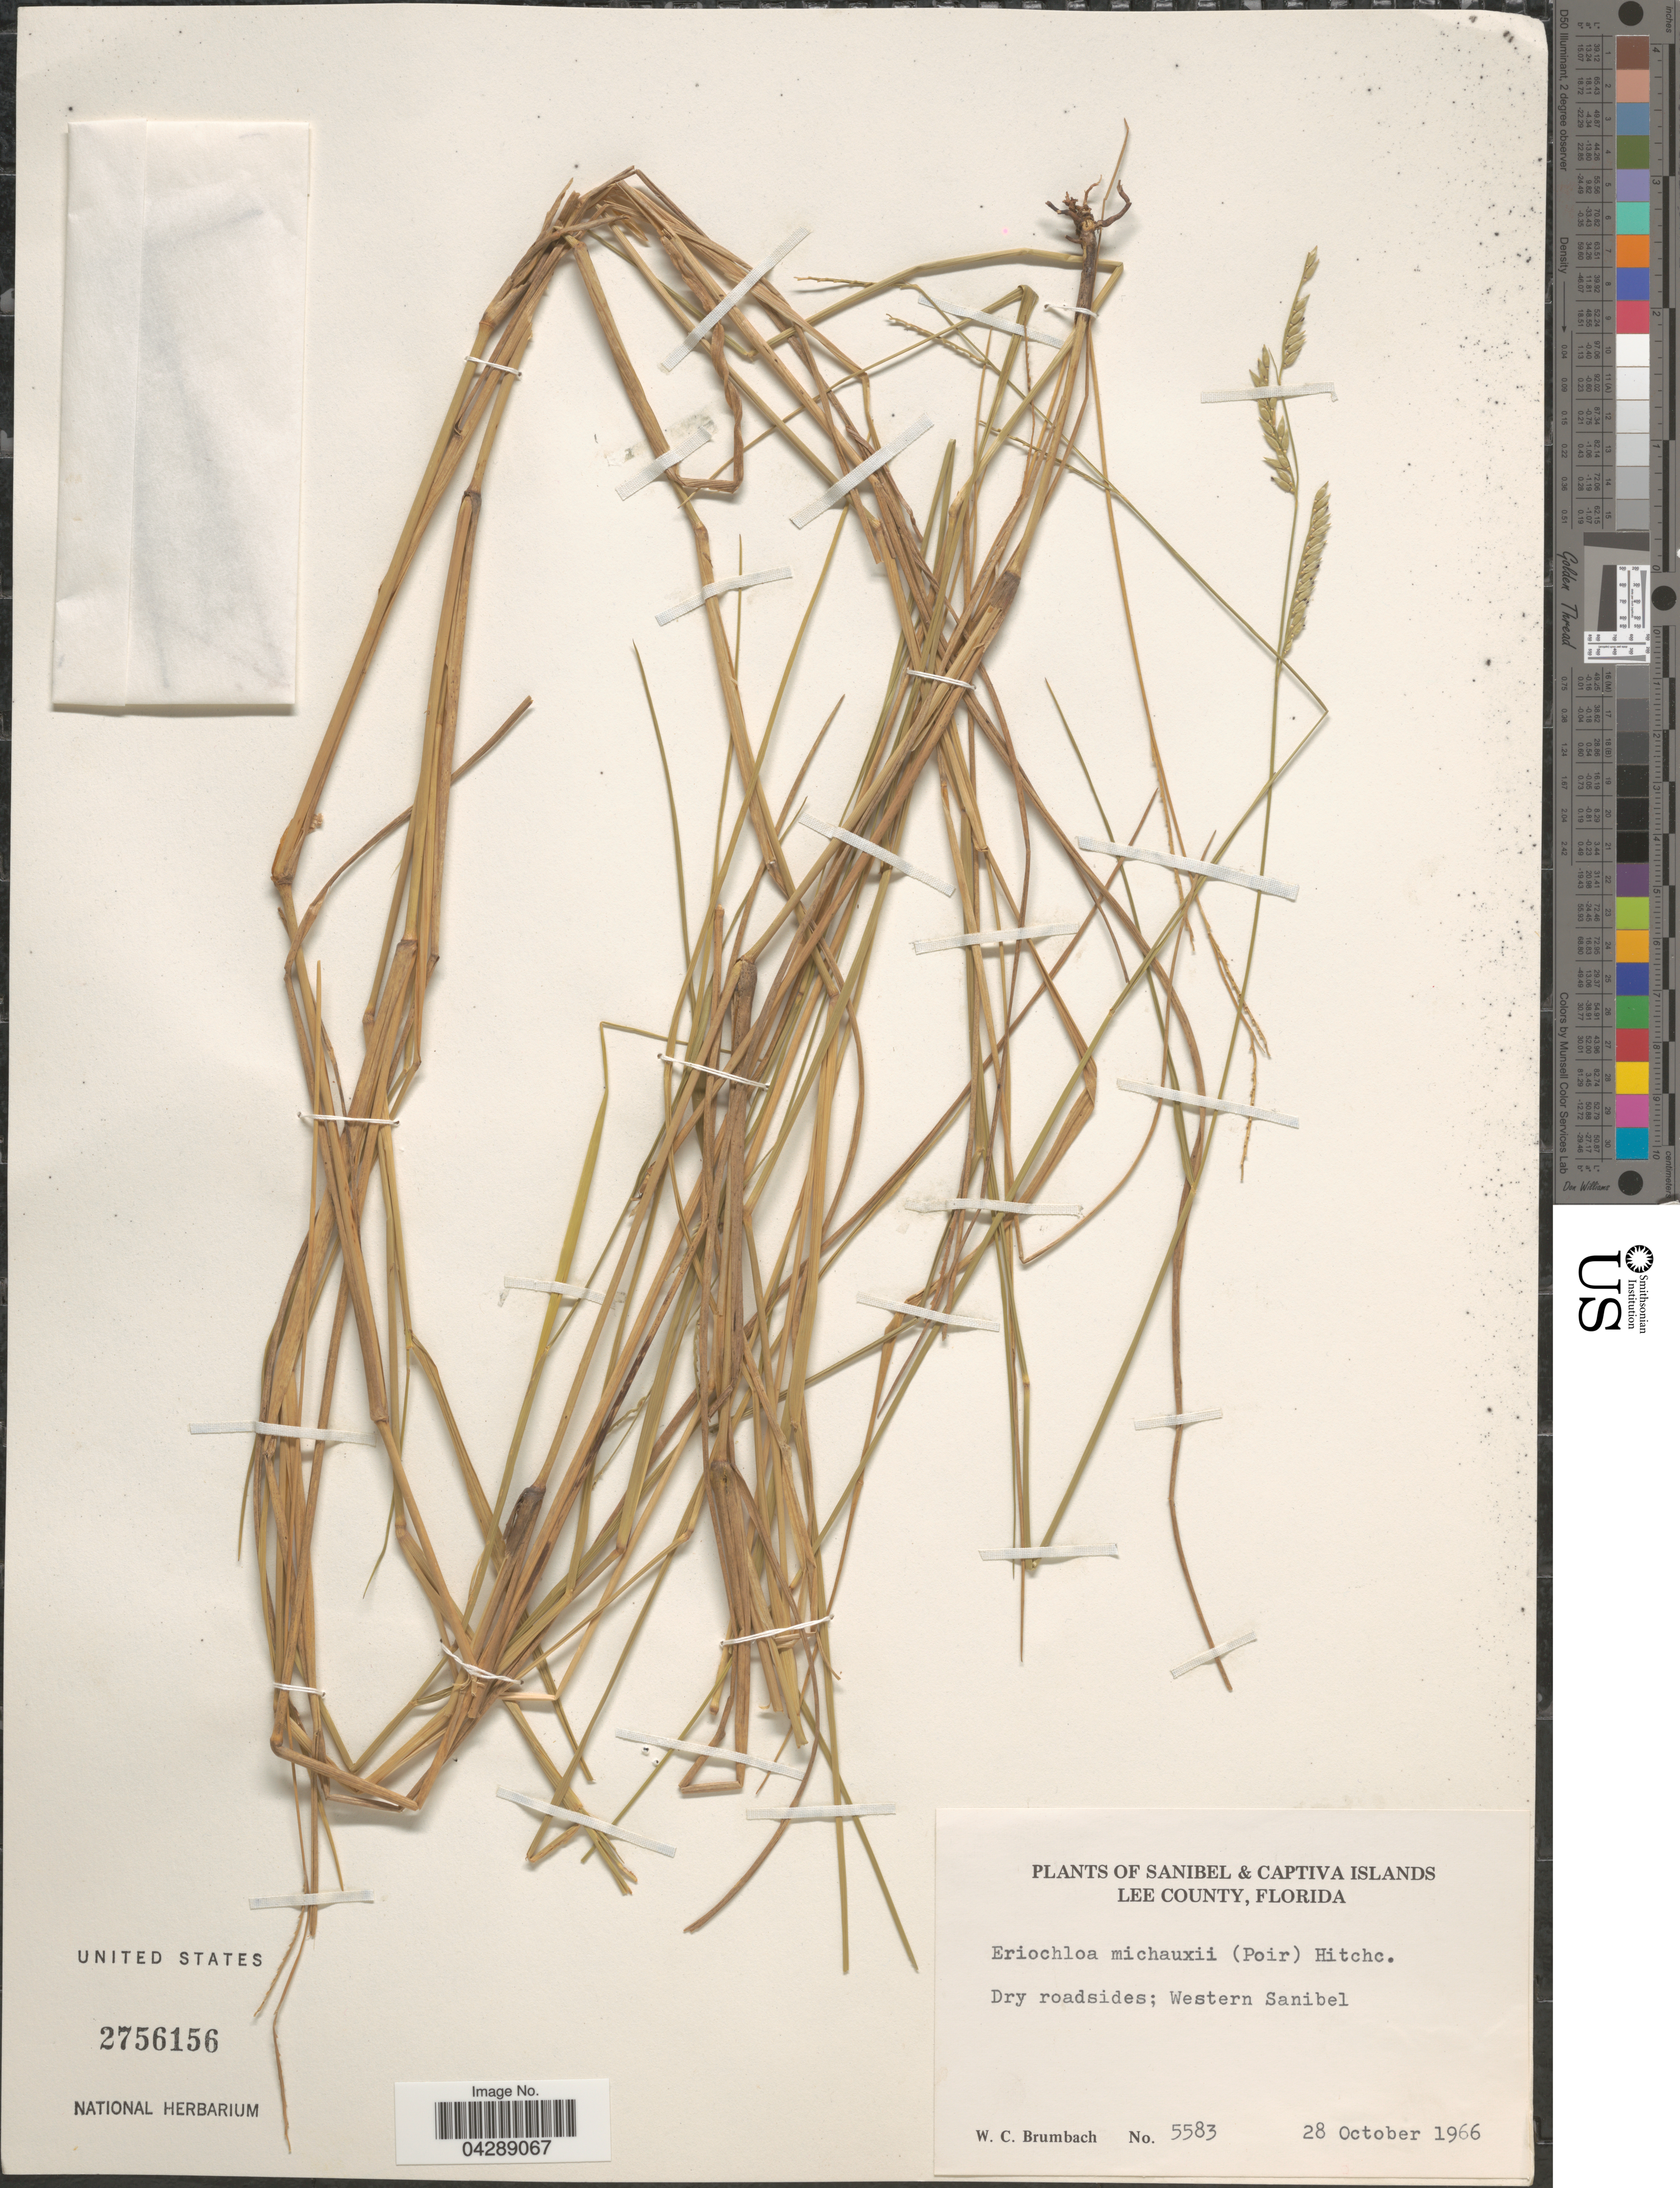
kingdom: Plantae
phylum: Tracheophyta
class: Liliopsida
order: Poales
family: Poaceae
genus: Eriochloa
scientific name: Eriochloa michauxii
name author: (Poir.) Hitchc.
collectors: W. C. Brumbach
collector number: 5583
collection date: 1966-10-28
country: United States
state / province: Florida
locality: Sanibel & Captiva Islands. Lee County. Western Sanibel.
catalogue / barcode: US 2756156